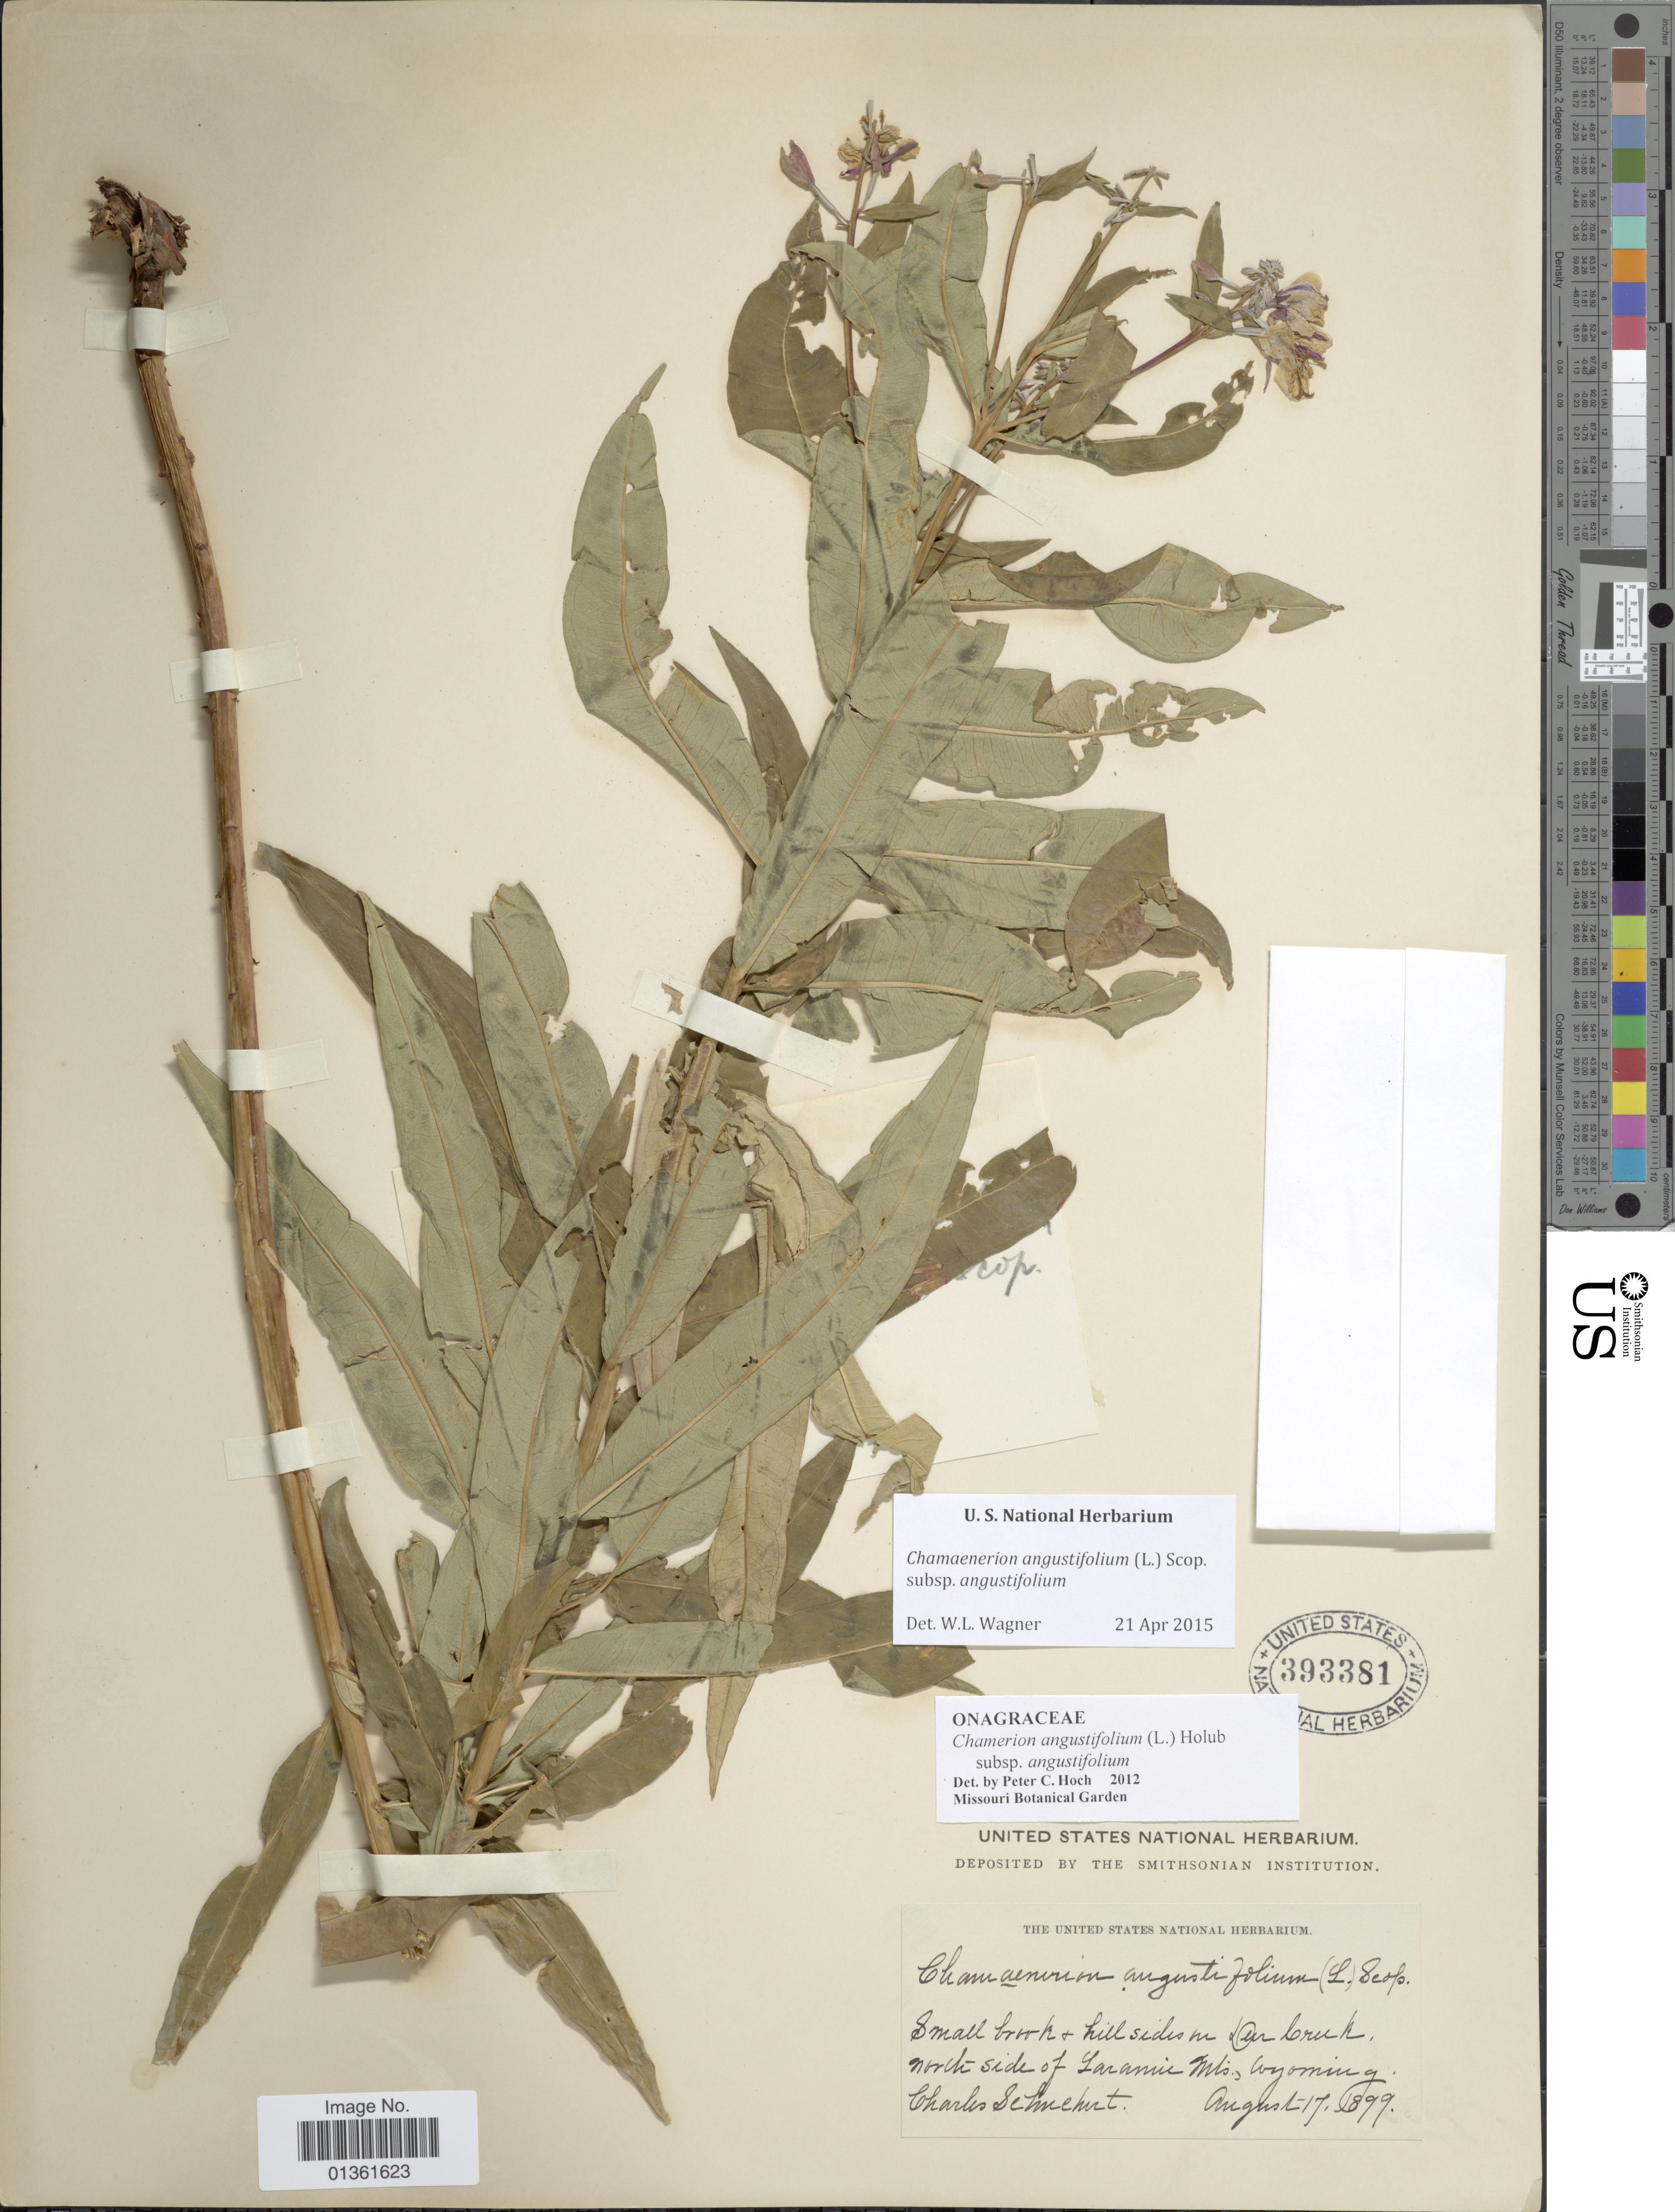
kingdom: Plantae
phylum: Tracheophyta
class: Magnoliopsida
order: Myrtales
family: Onagraceae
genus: Chamaenerion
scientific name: Chamaenerion angustifolium subsp. angustifolium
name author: (L.) Scop.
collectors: C. Schuchert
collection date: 1899-08-17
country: United States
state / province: Wyoming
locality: Small brook & hill sides nr Bear Creek, north side of Laramie Mts.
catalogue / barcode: US 393381